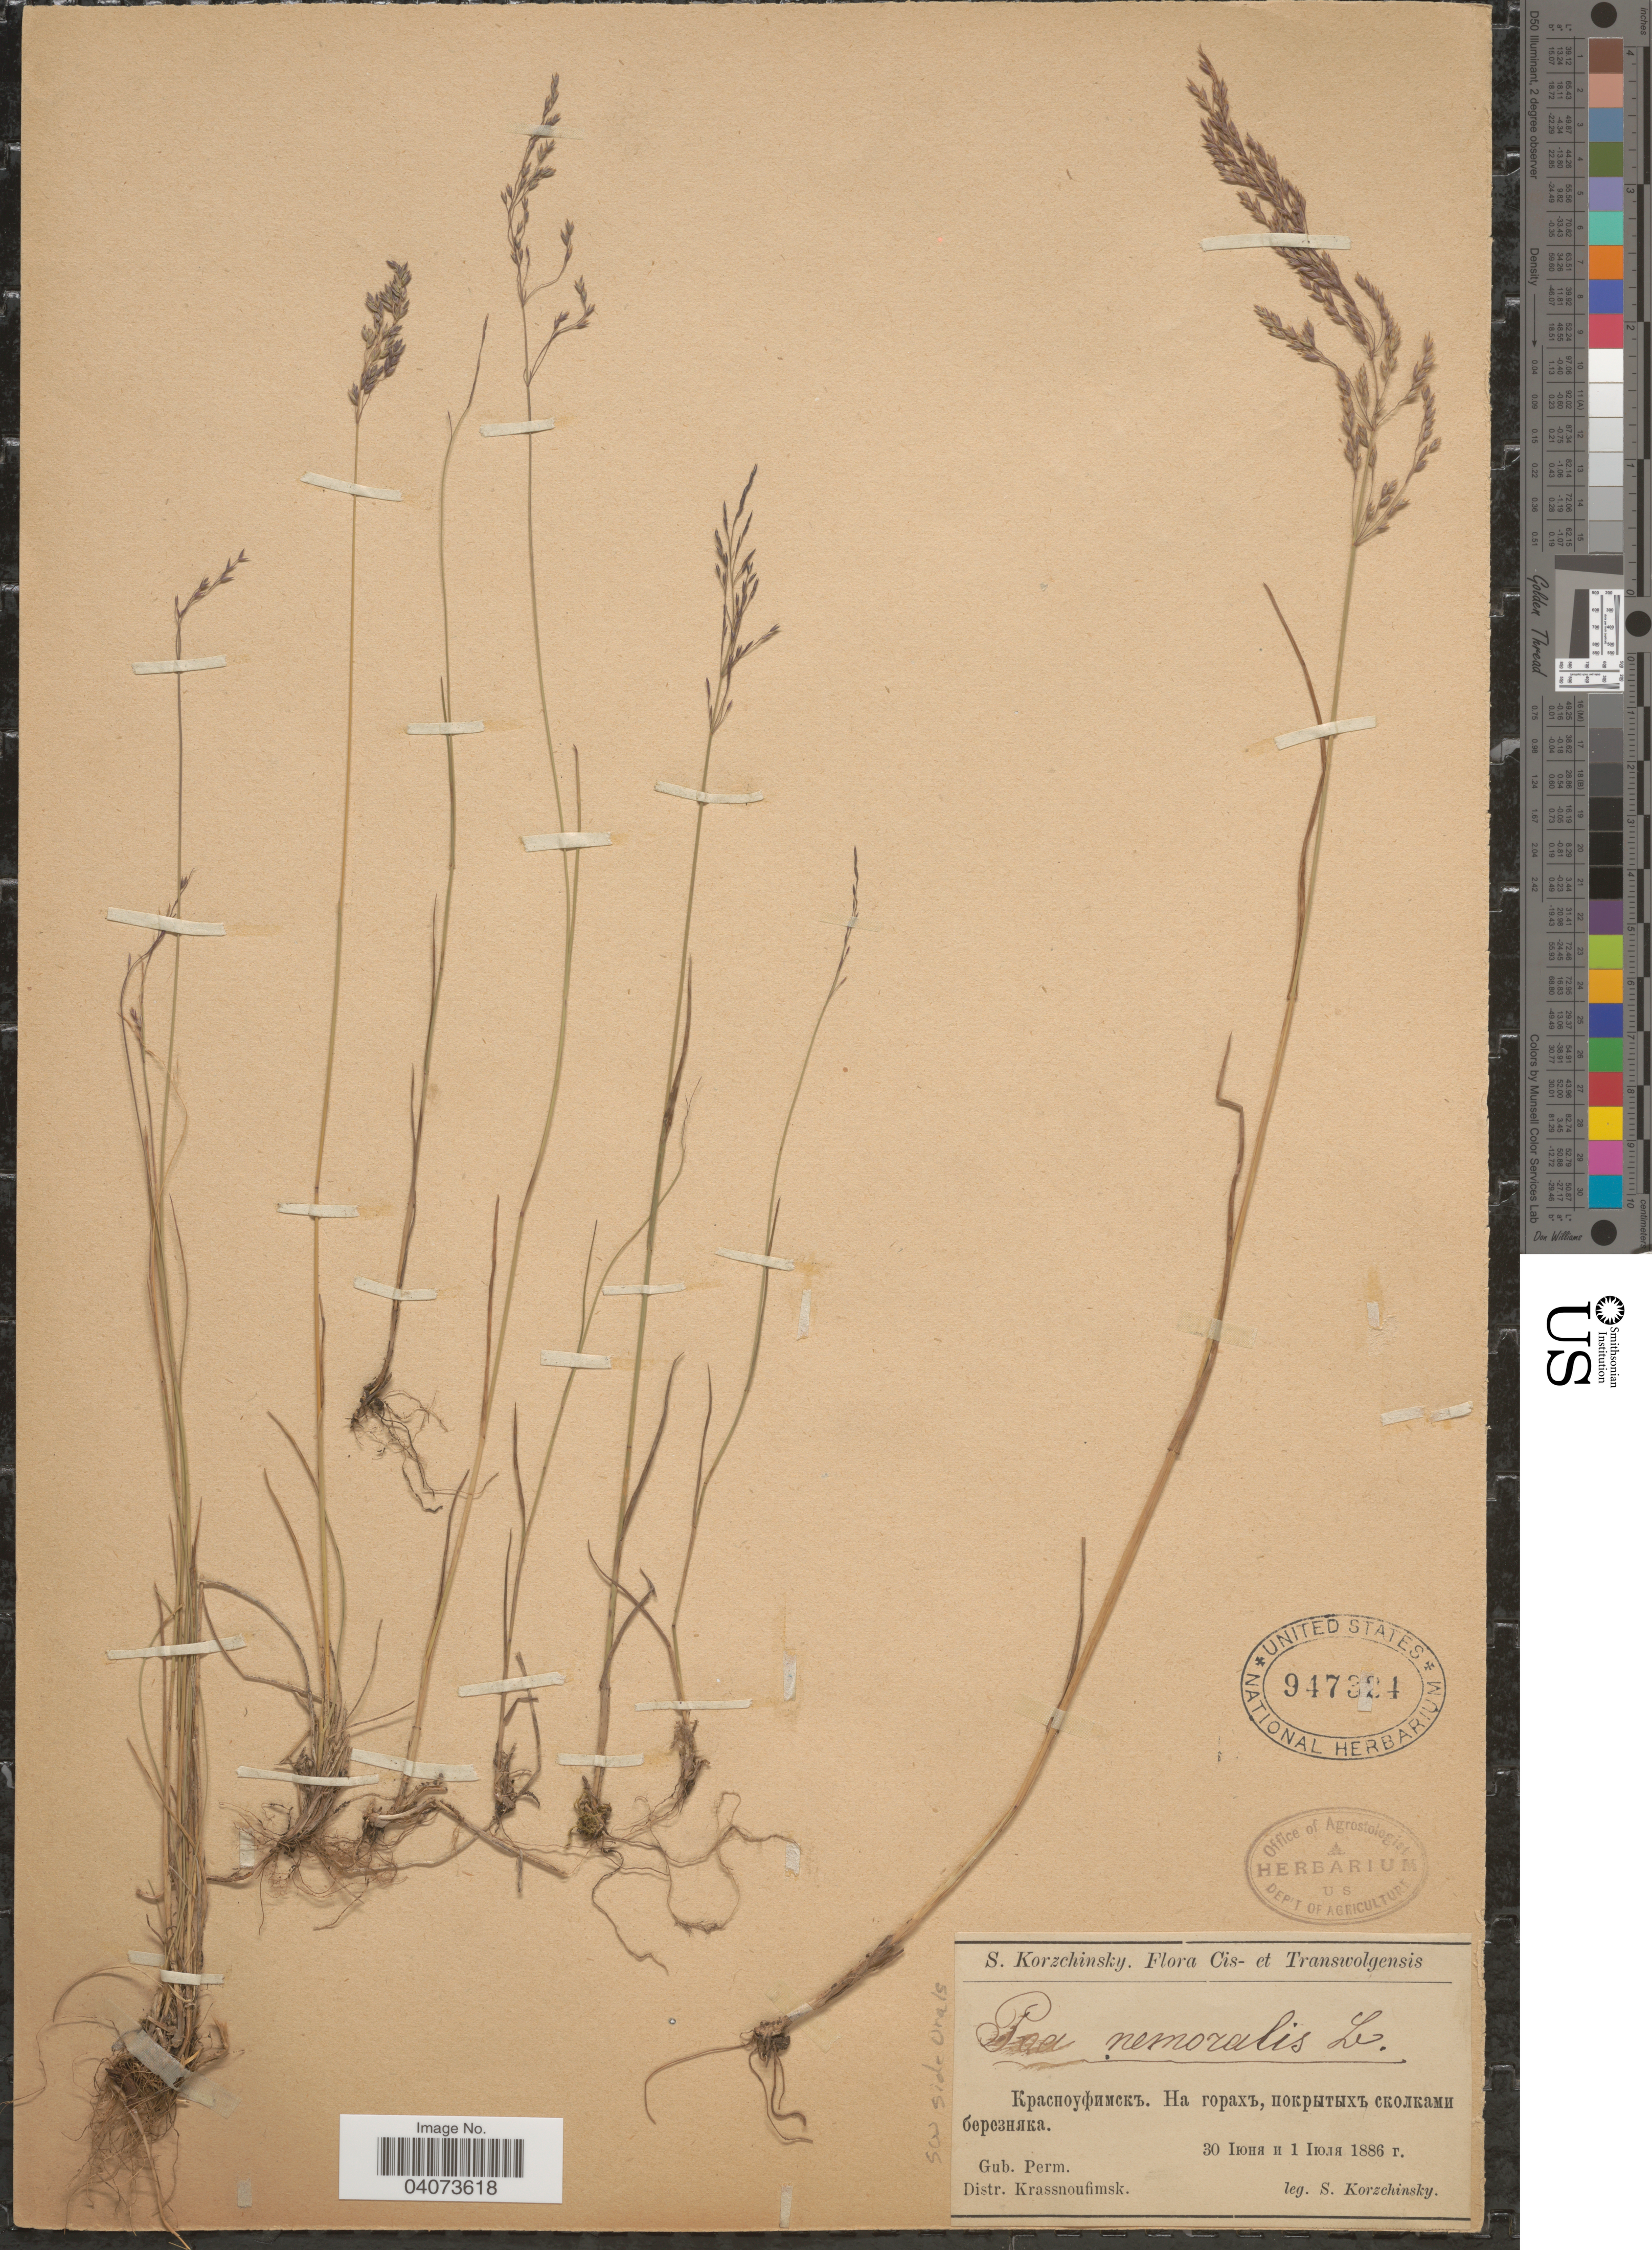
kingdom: Plantae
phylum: Tracheophyta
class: Liliopsida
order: Poales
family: Poaceae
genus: Poa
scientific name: Poa nemoralis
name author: L.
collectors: S. Korzchinsky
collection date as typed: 30 x 1 x 1886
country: Russian Federation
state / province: Perm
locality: Cis- et Transwolgensis. Gub. Perm. Distr. Krassnoufimsk. SW side Orals.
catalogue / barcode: US 947324